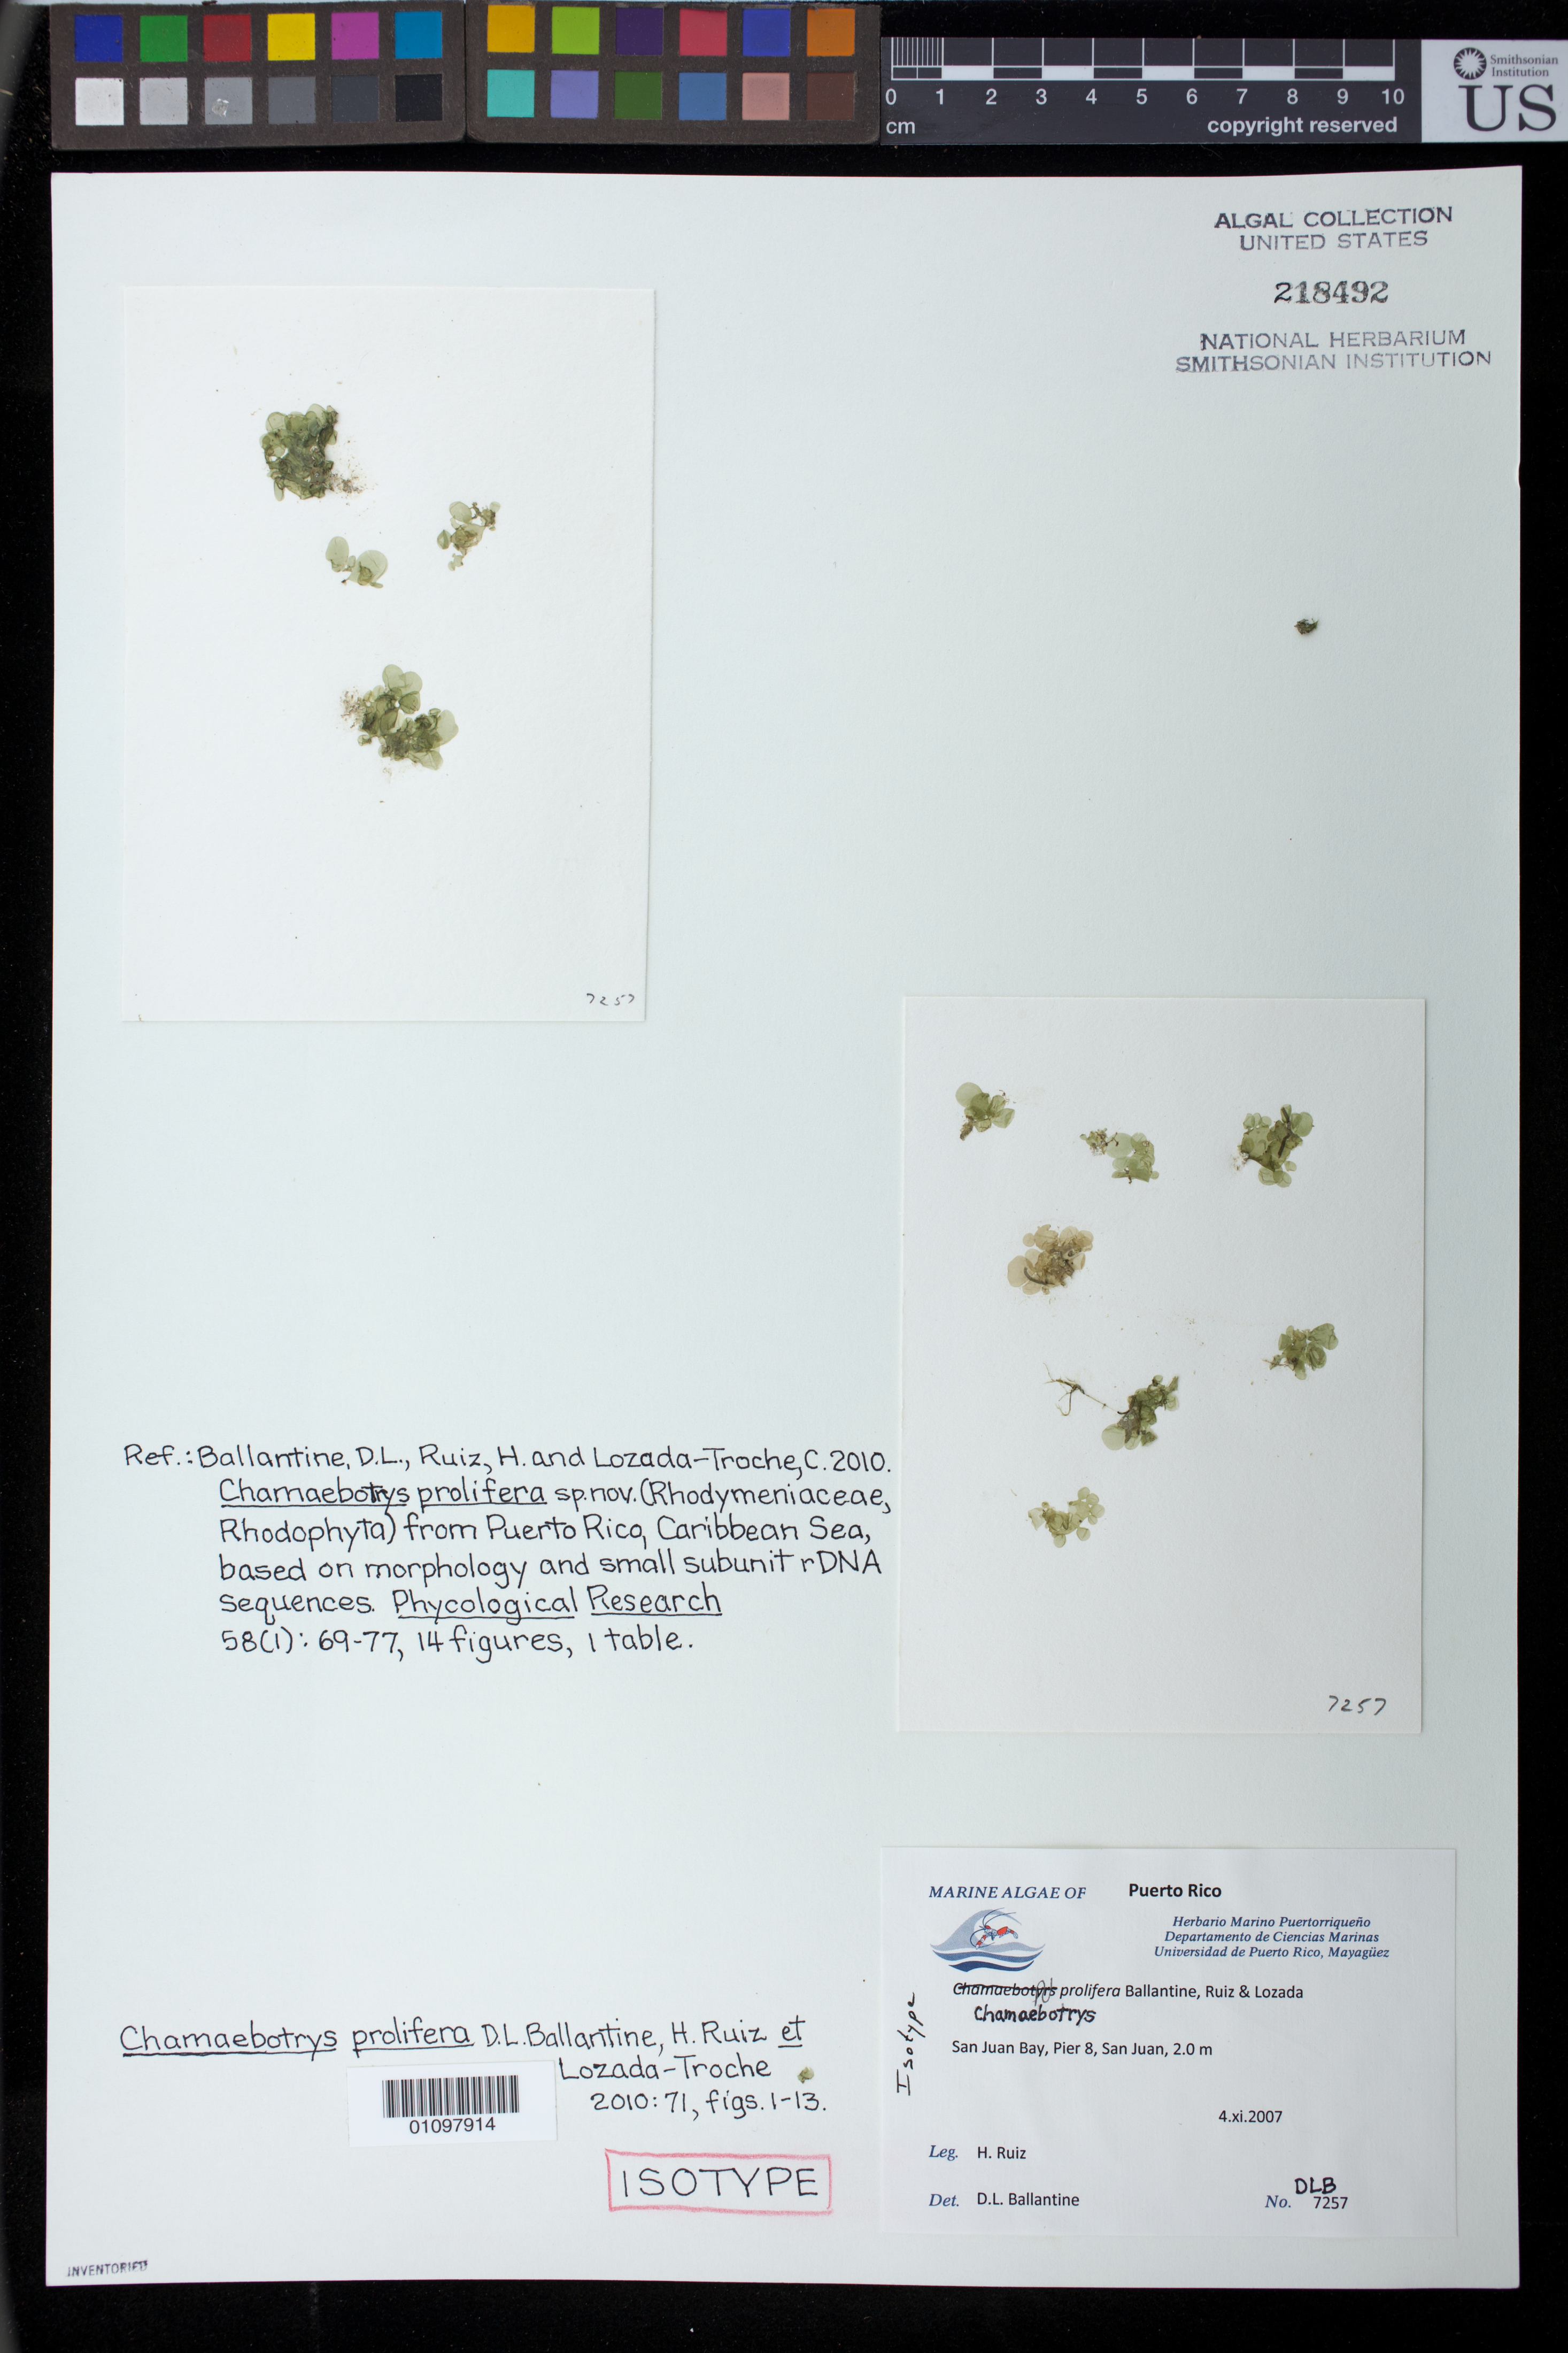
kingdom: Plantae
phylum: Rhodophyta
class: Florideophyceae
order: Rhodymeniales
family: Rhodymeniaceae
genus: Chamaebotrys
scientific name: Chamaebotrys prolifera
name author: D.L. Ballant. et al.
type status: Isotype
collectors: H. Ruiz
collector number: DLB 7257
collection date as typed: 04 Nov 2007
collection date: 2007-11-04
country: Puerto Rico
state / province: San Juan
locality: San Juan Bay (Pier 8), San Juan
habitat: Depth 2.0 m.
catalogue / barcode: US 218492